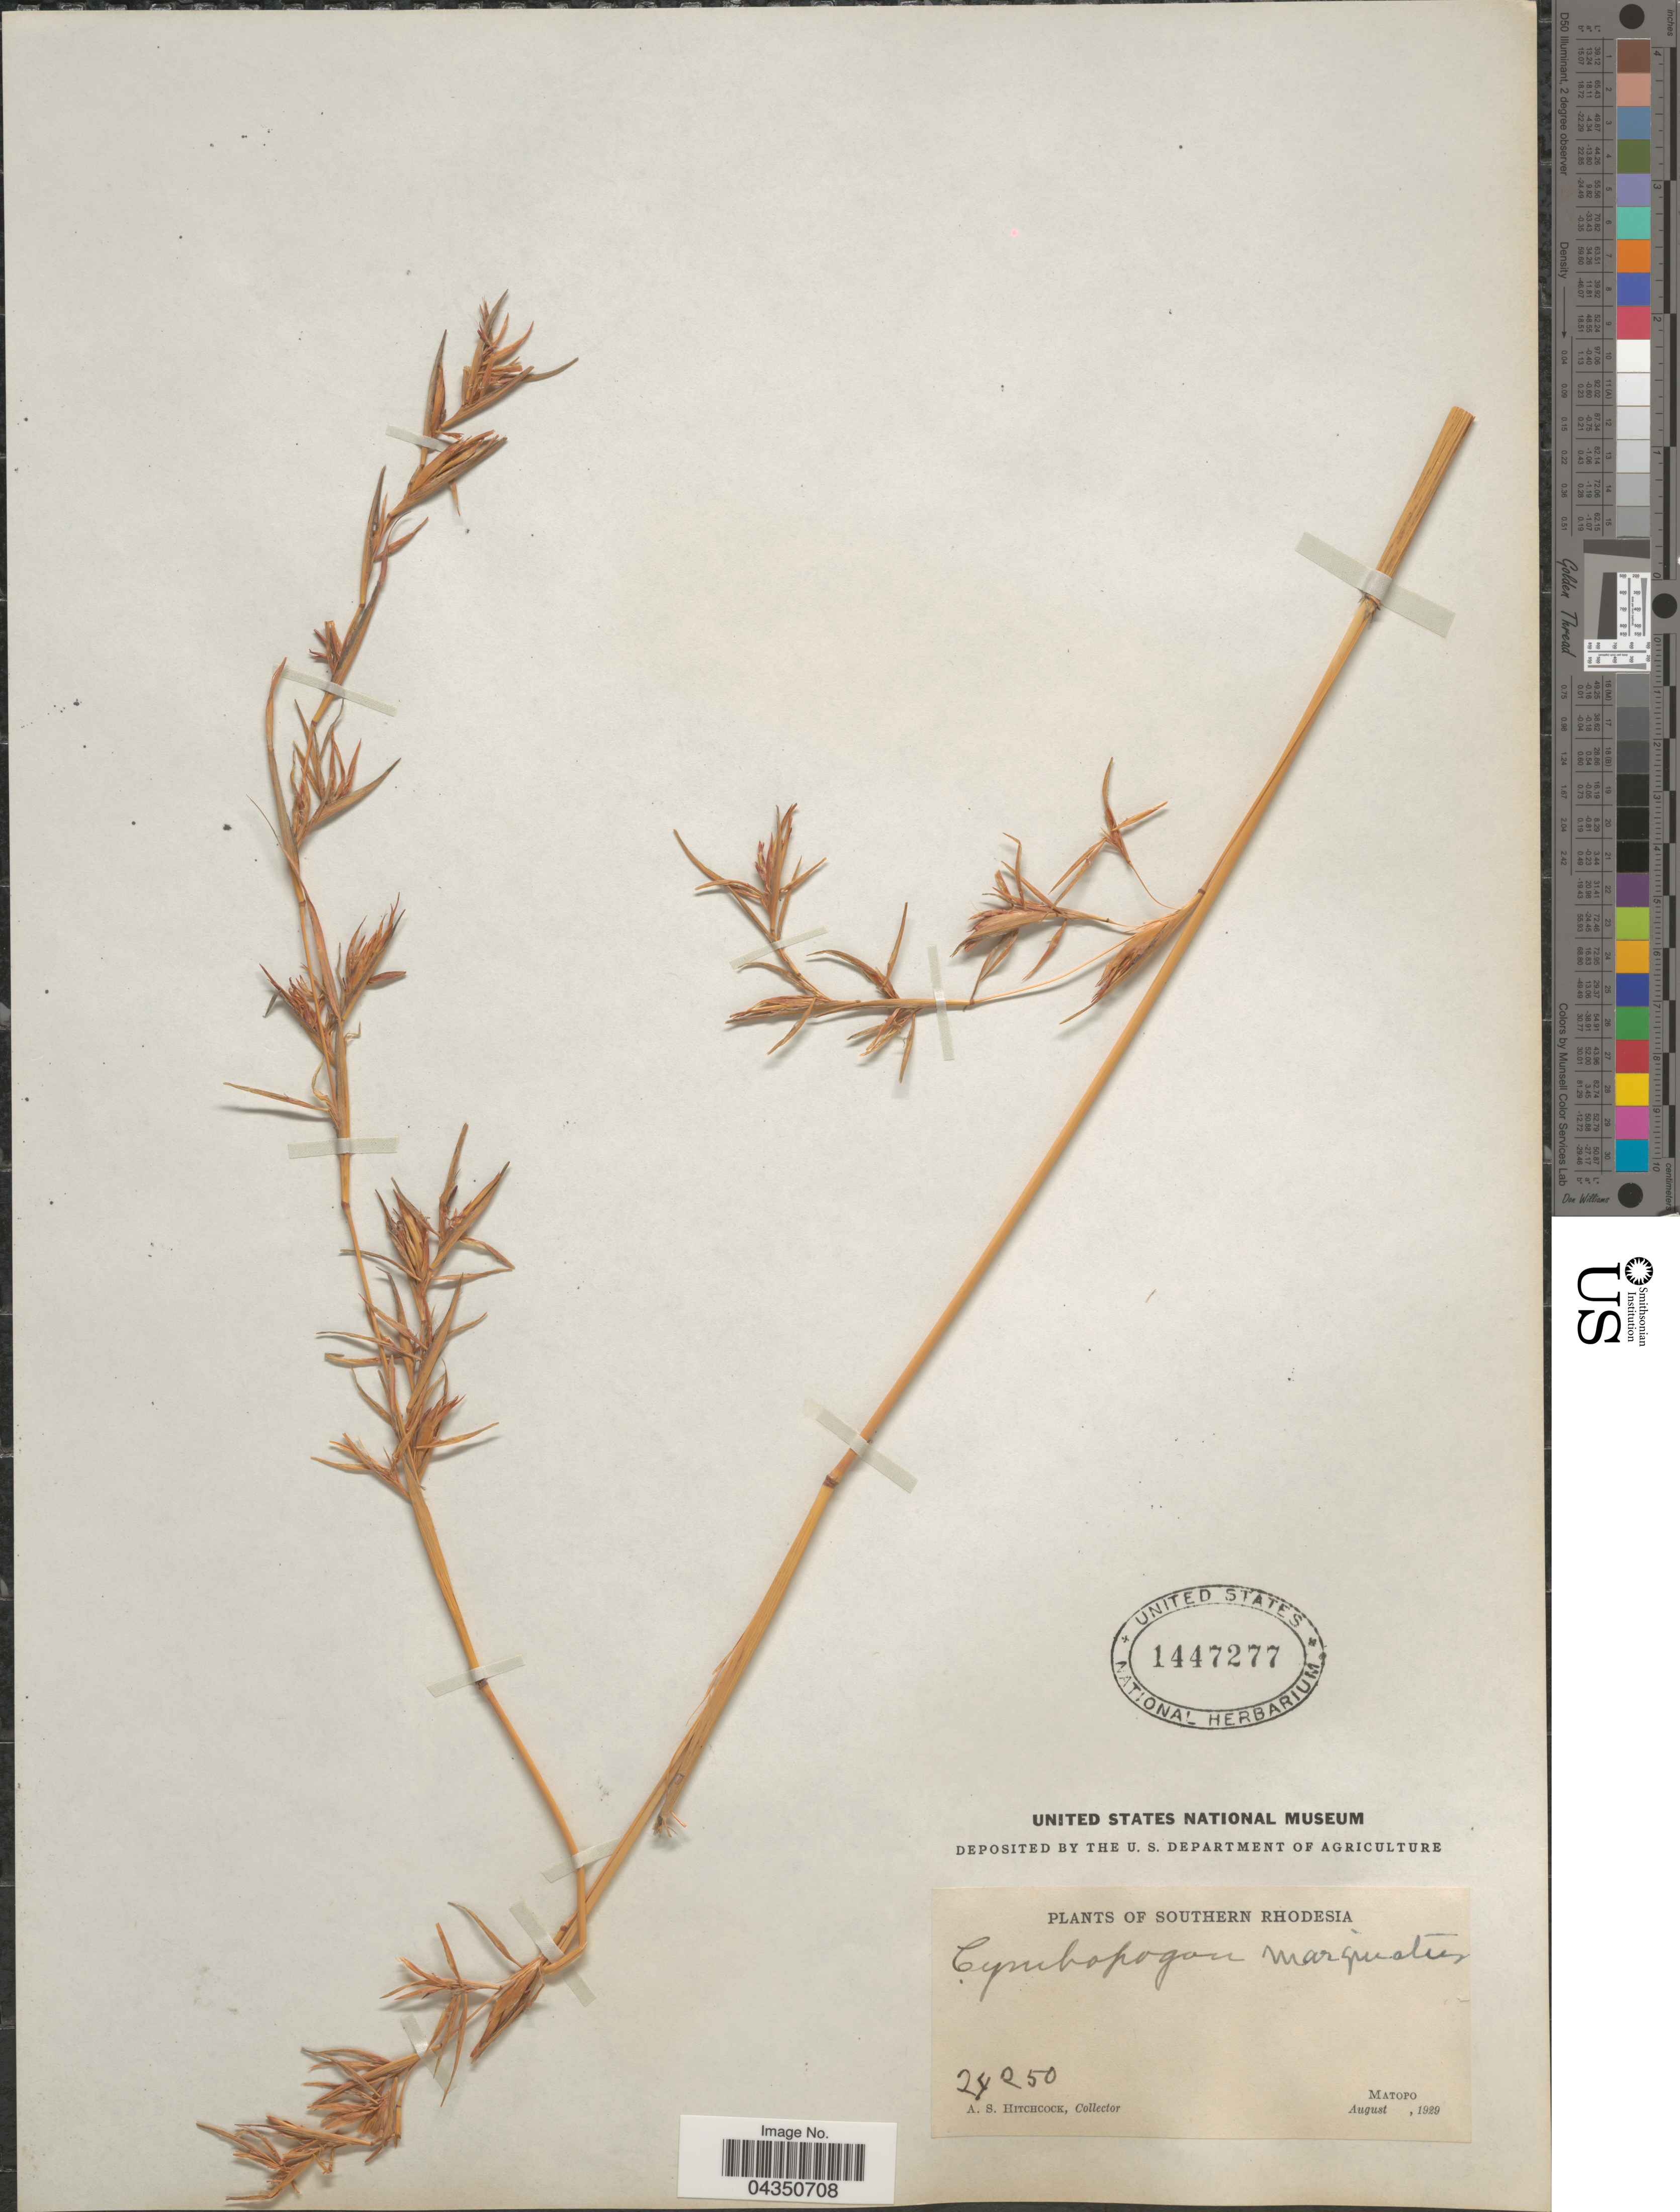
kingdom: Plantae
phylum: Tracheophyta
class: Liliopsida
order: Poales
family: Poaceae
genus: Cymbopogon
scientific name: Cymbopogon pospischillii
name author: (K. Schum.) C.E. Hubb.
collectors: A. S. Hitchcock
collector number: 24250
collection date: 1929-08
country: Zimbabwe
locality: Southern Rhodesia. Matopo.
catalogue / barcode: US 1447277